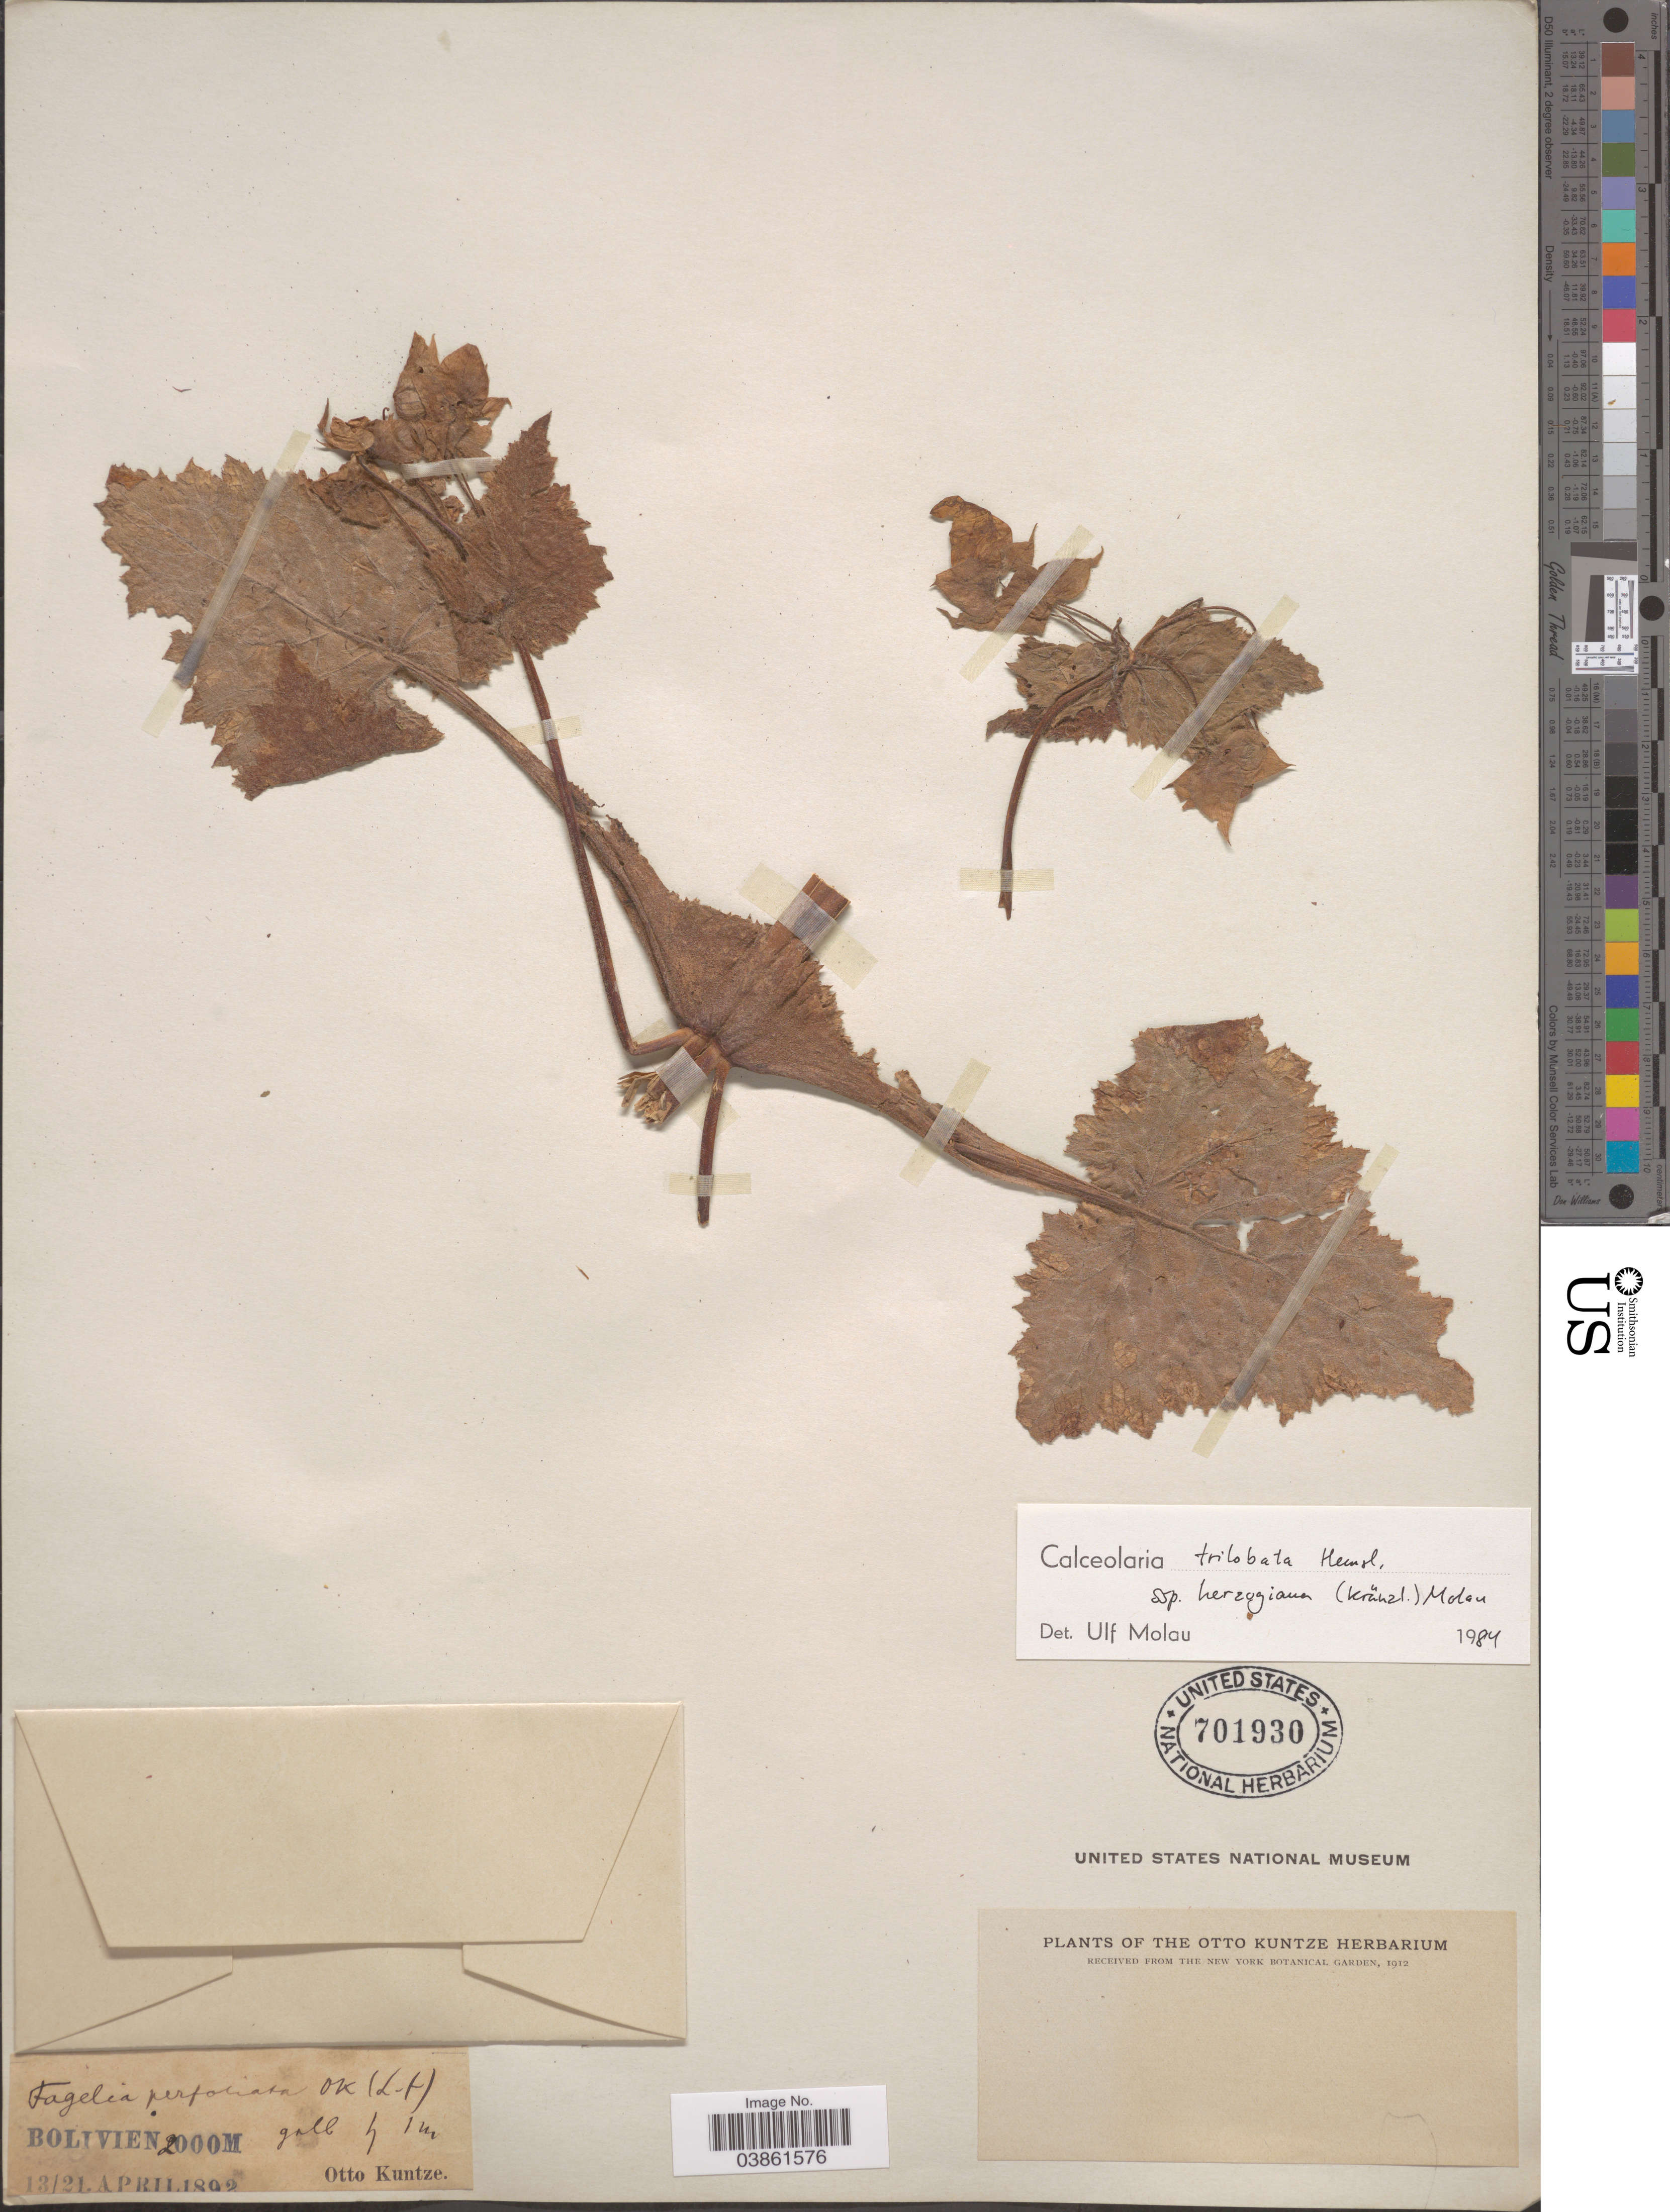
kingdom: Plantae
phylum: Tracheophyta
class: Magnoliopsida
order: Lamiales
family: Calceolariaceae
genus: Calceolaria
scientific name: Calceolaria trilobata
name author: Hemsl.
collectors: C.E.O. Kuntze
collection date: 1892-04-13/1892-04-21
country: Bolivia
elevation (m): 2000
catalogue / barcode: US 701930